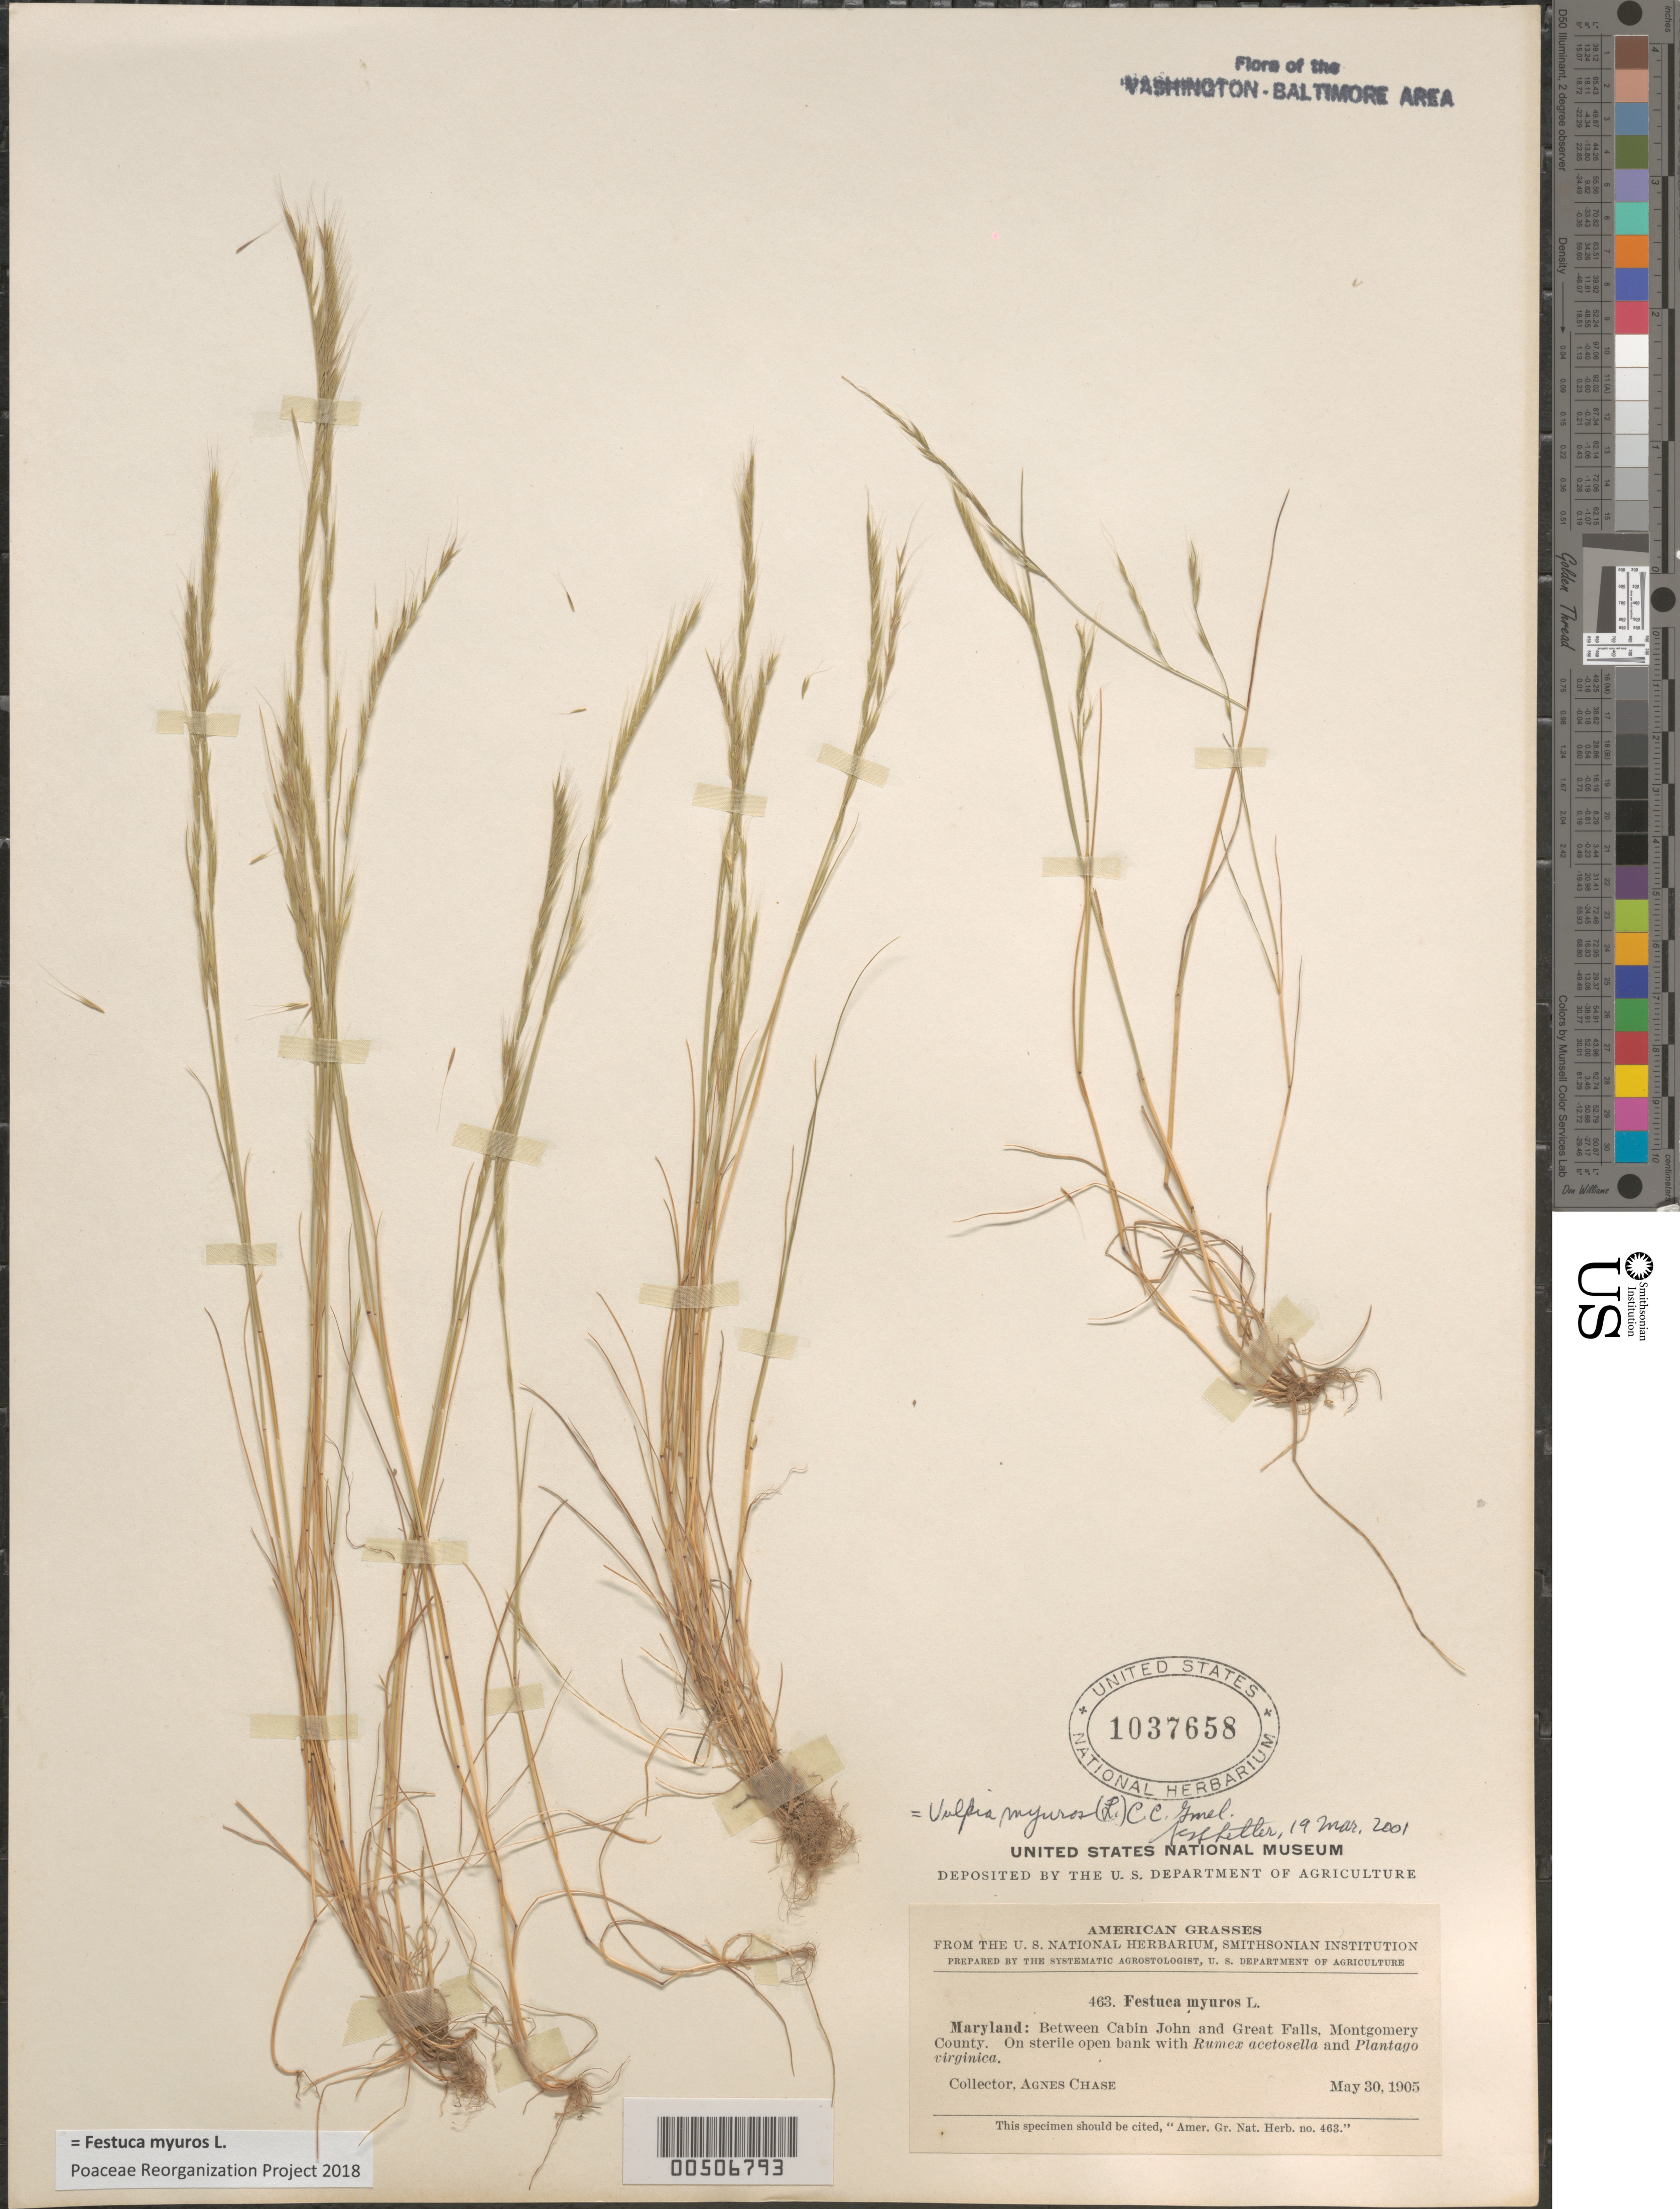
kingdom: Plantae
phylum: Tracheophyta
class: Liliopsida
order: Poales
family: Poaceae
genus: Festuca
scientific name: Festuca myuros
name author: L.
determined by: Poaceae Reorganization Project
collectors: A. Chase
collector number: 463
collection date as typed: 30 May 1905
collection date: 1905-05-30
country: United States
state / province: Maryland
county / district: Montgomery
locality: Between Cabin and Great Falls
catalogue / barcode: US 1037658